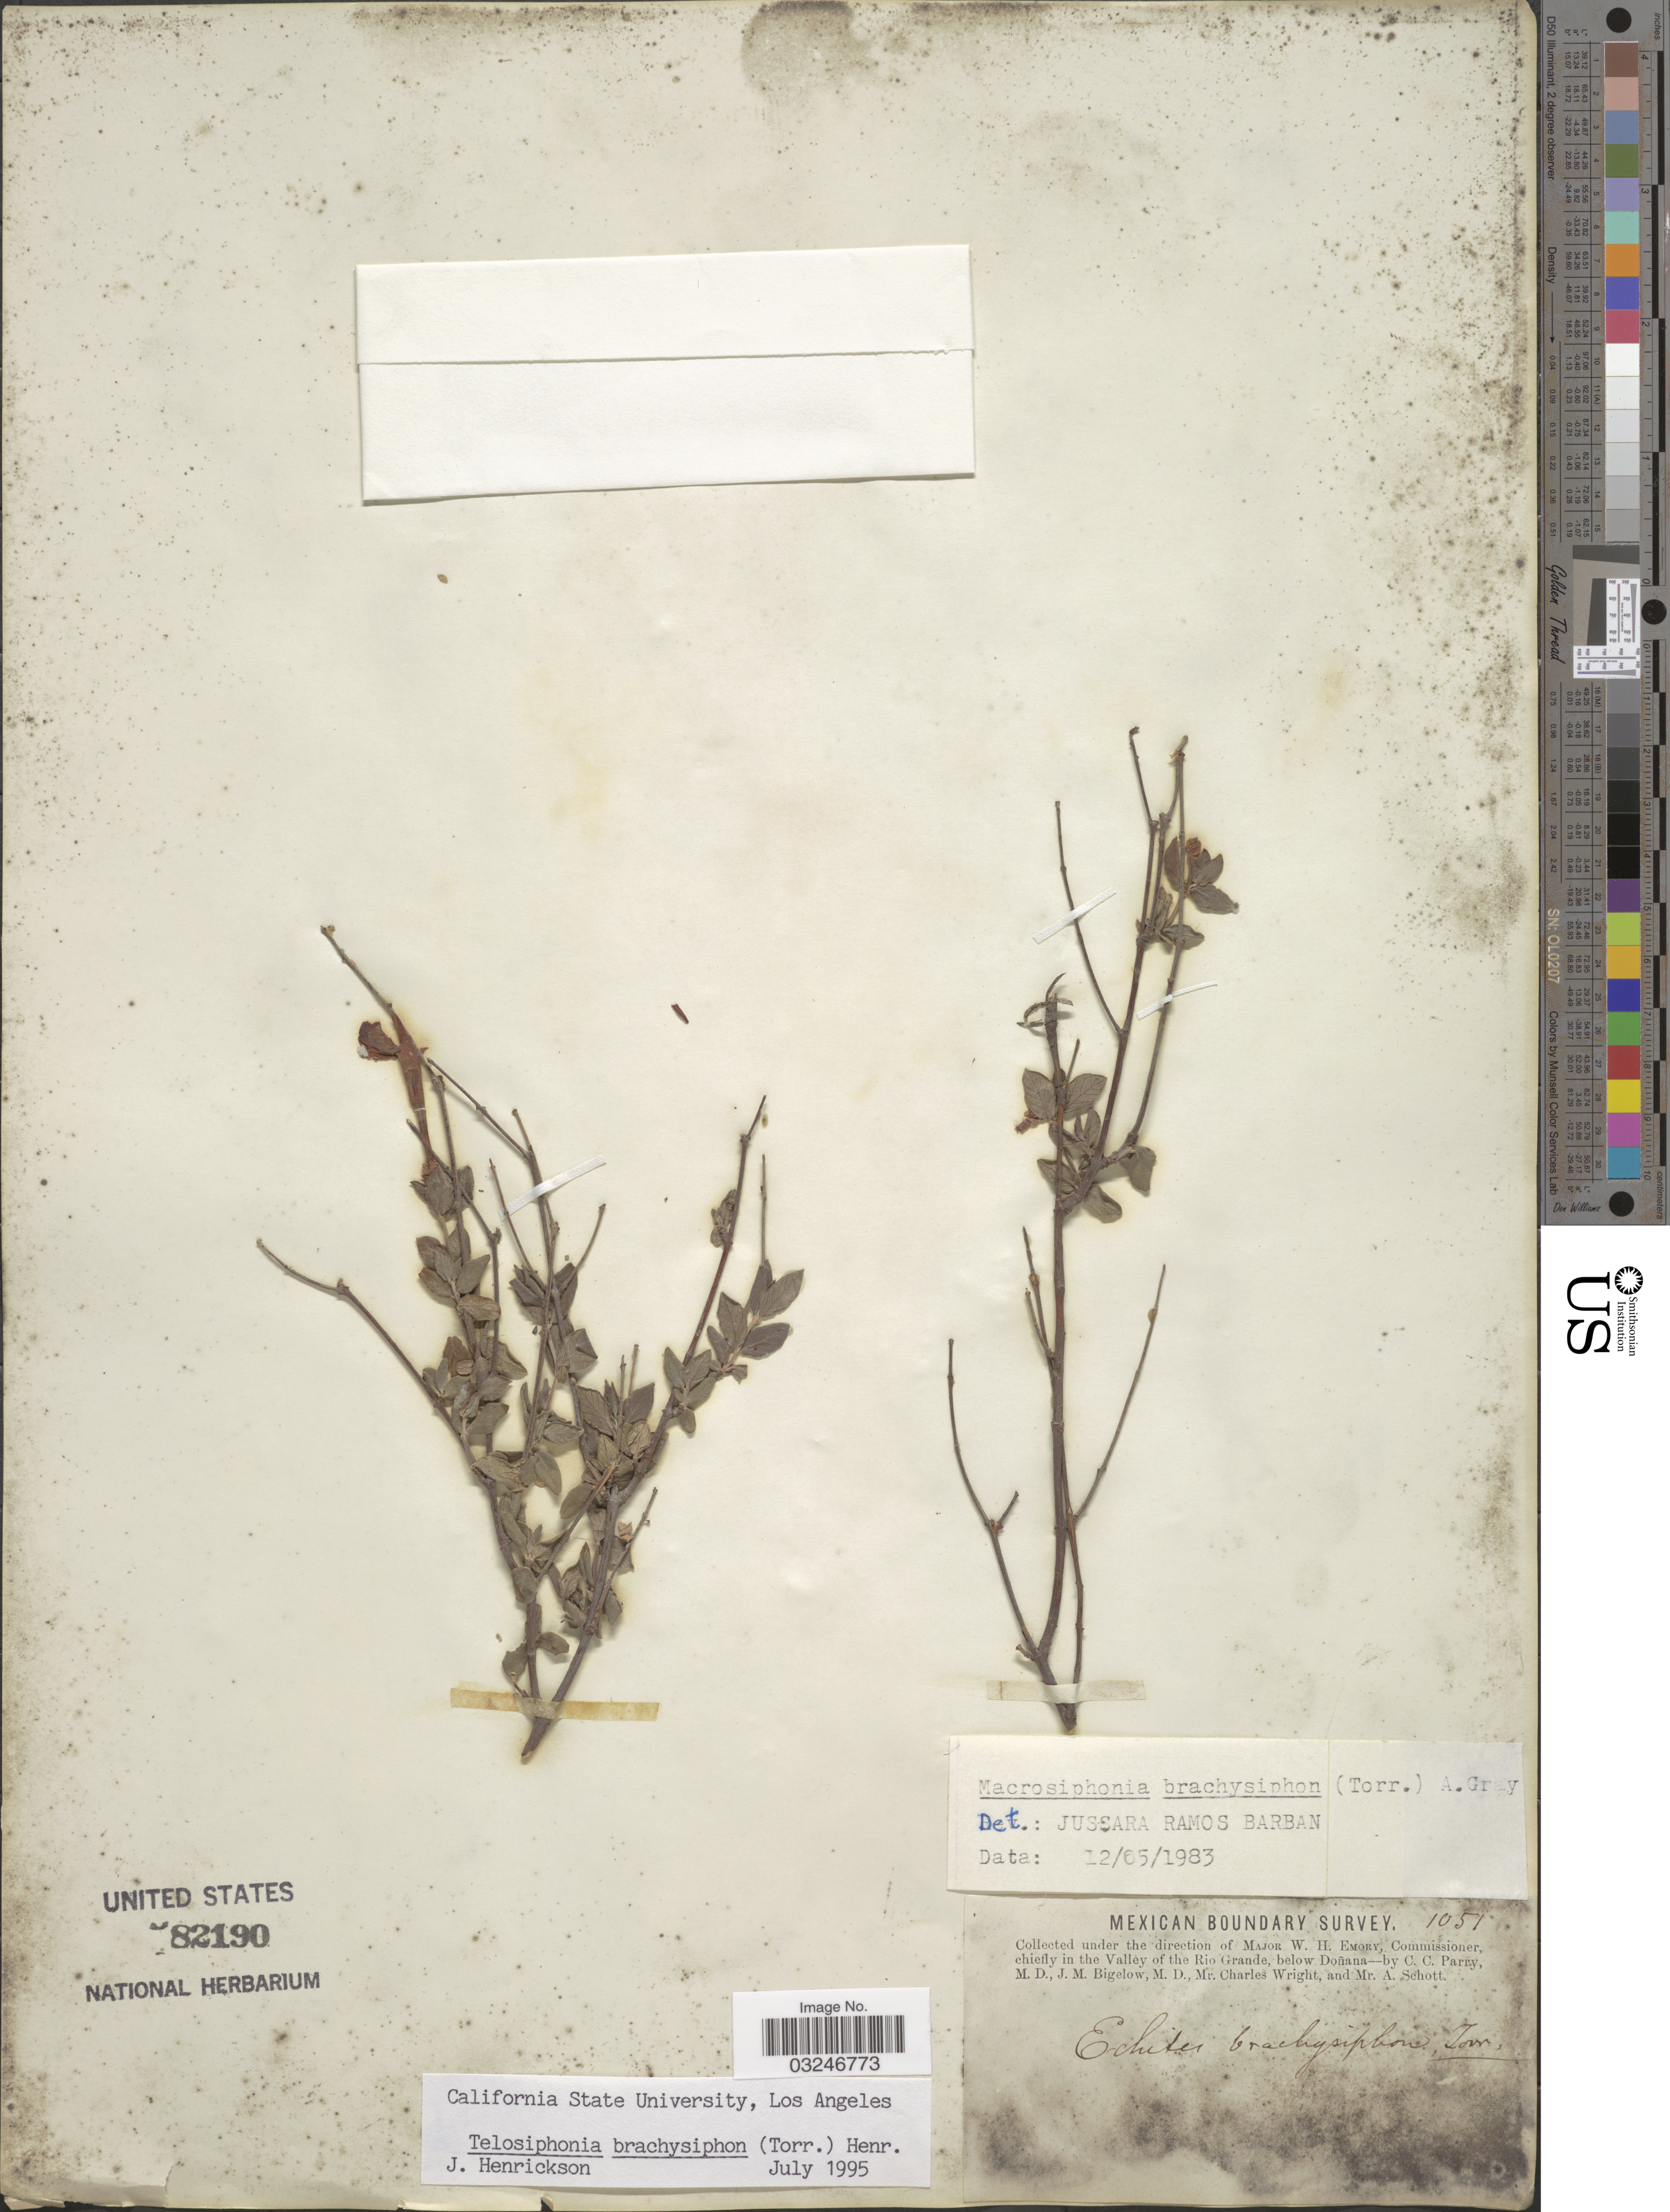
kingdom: Plantae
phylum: Tracheophyta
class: Magnoliopsida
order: Gentianales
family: Apocynaceae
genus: Telosiphonia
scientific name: Telosiphonia brachysiphon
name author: (Torr.) Henrickson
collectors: C. C. Parry, J. M. Bigelow, C. Wright & A. Schott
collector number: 1051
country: Mexico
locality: Mexican Boundary. Chiefly in the the Valley of the Rio Grande, below Doñana.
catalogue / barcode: US 82190